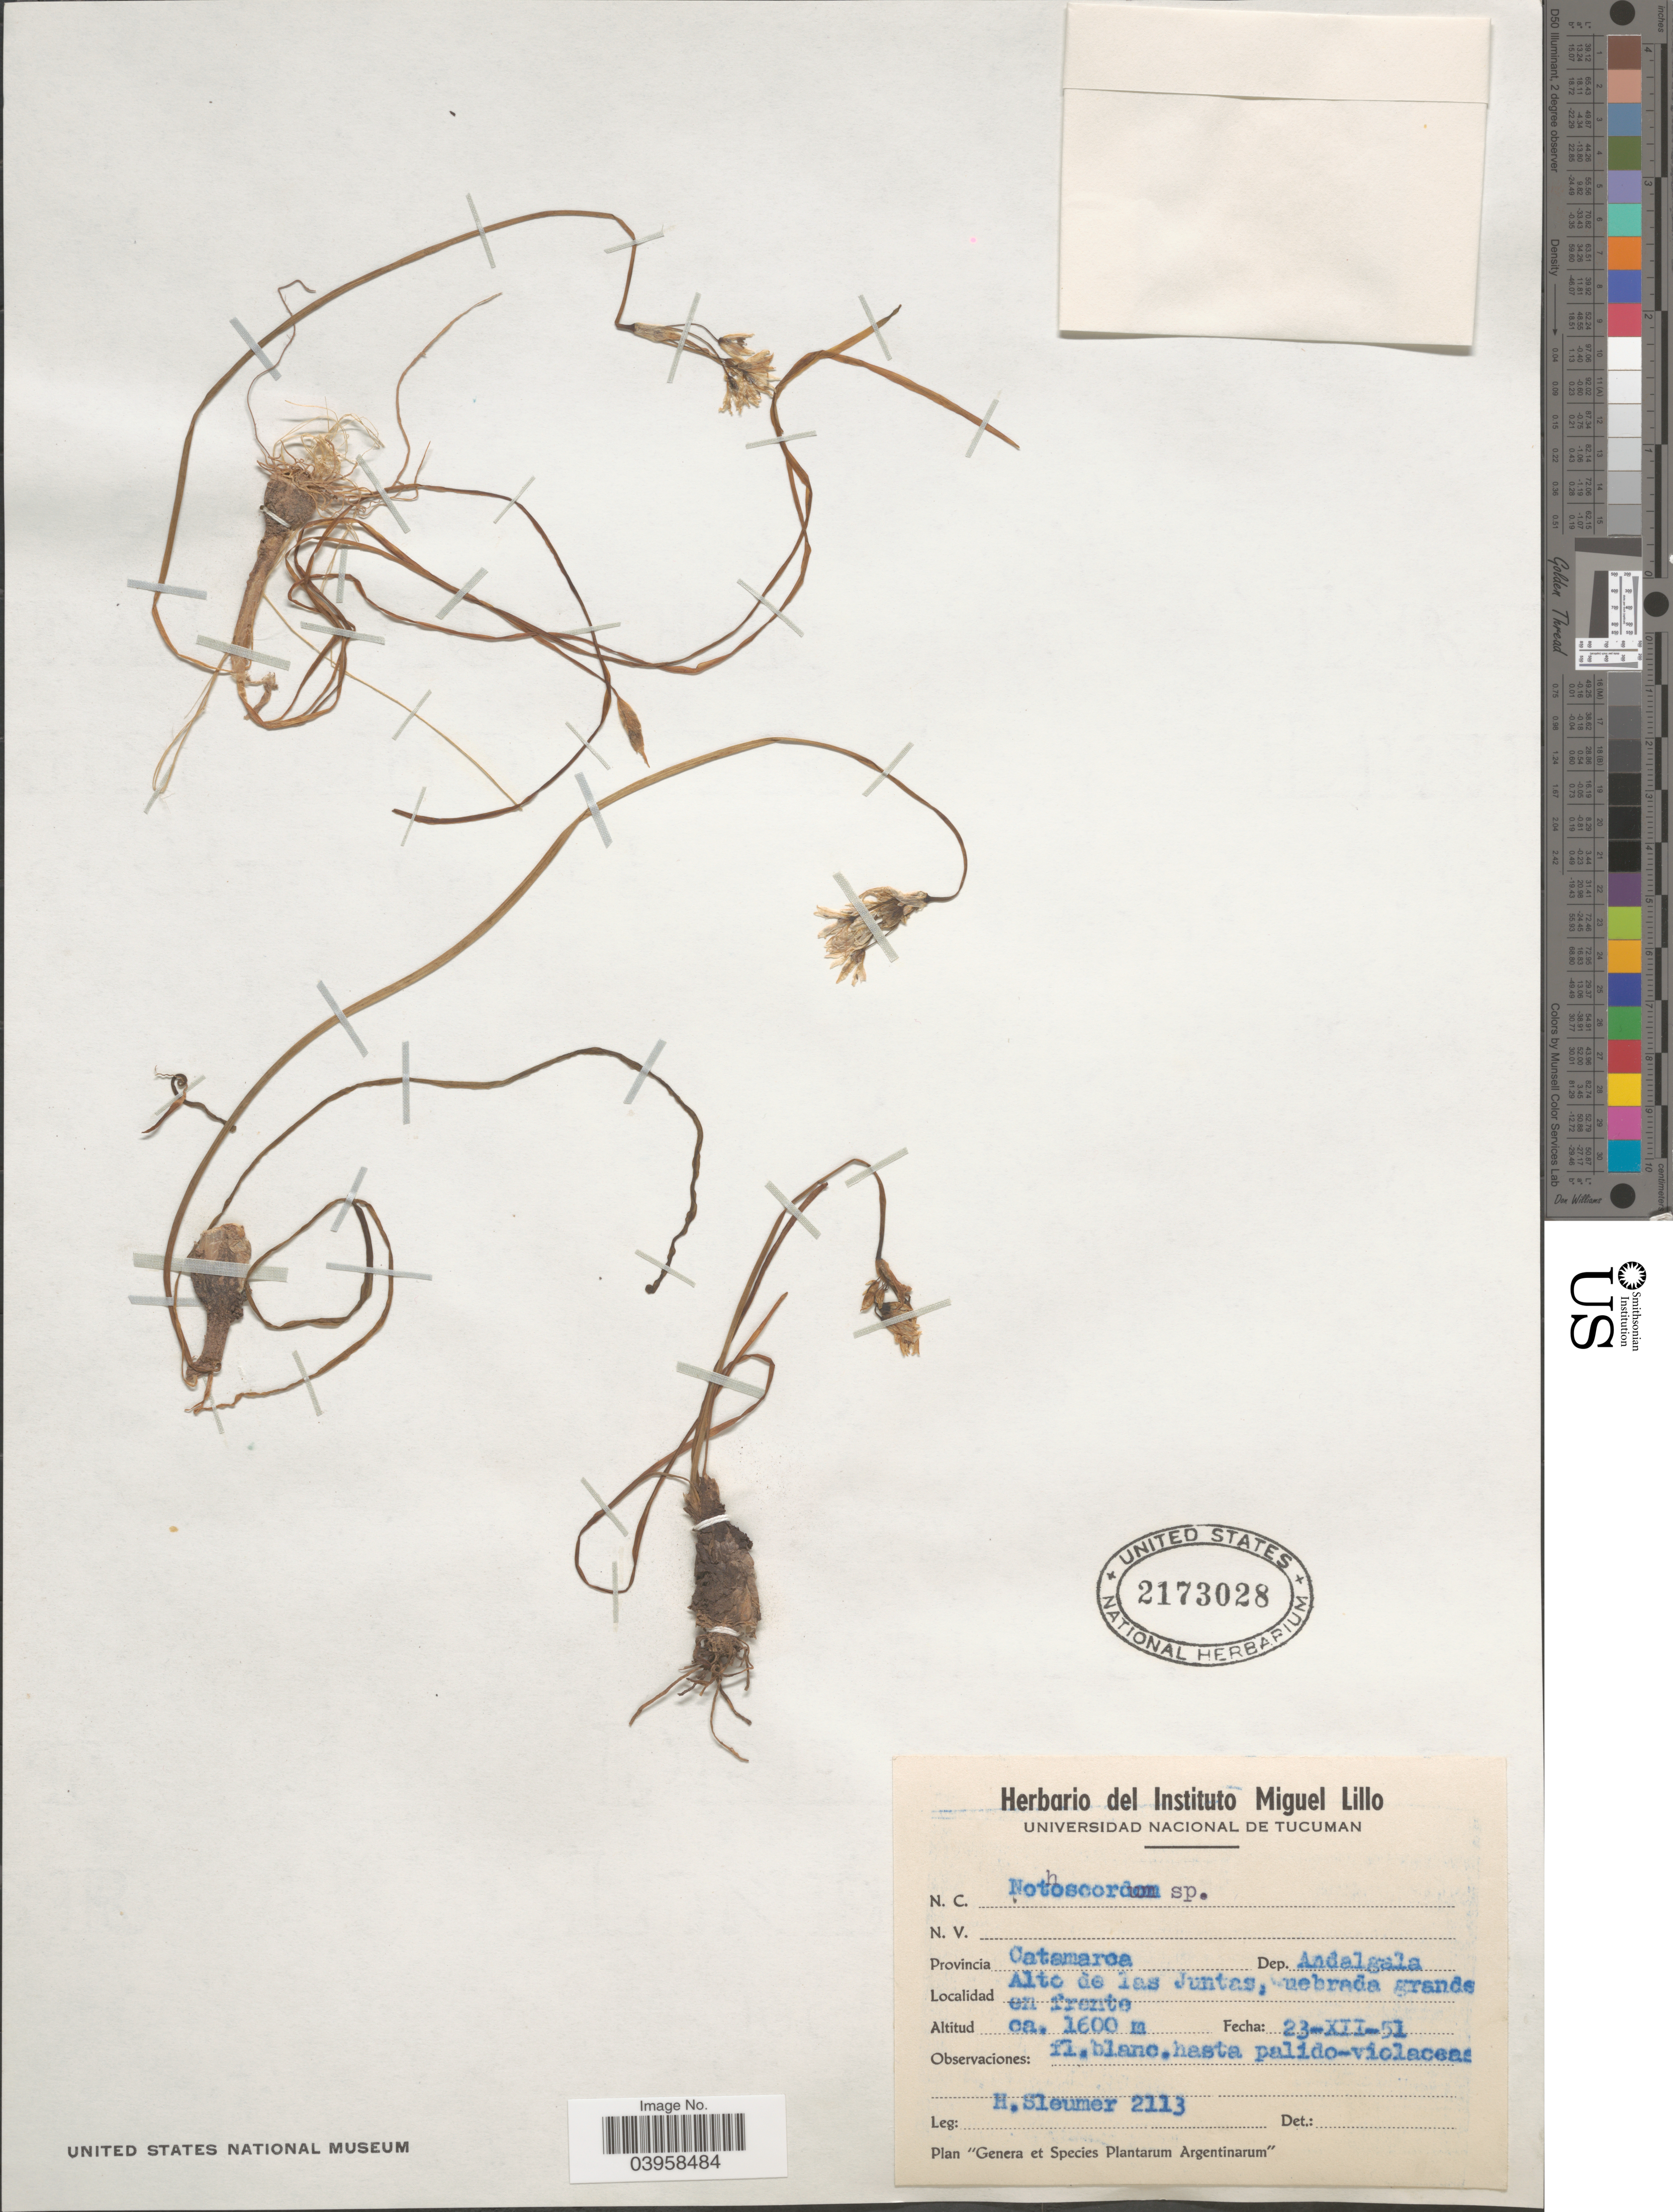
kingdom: Plantae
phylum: Tracheophyta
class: Liliopsida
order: Asparagales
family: Amaryllidaceae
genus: Nothoscordum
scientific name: Nothoscordum sp.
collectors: H. O. Sleumer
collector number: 2113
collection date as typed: Transcribed d/m/y: 23/12/51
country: Argentina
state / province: Catamarca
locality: Dep. Andalgala. Alto de las Juntas, Quebrada grande en frente.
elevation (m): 1600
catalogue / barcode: US 2173028